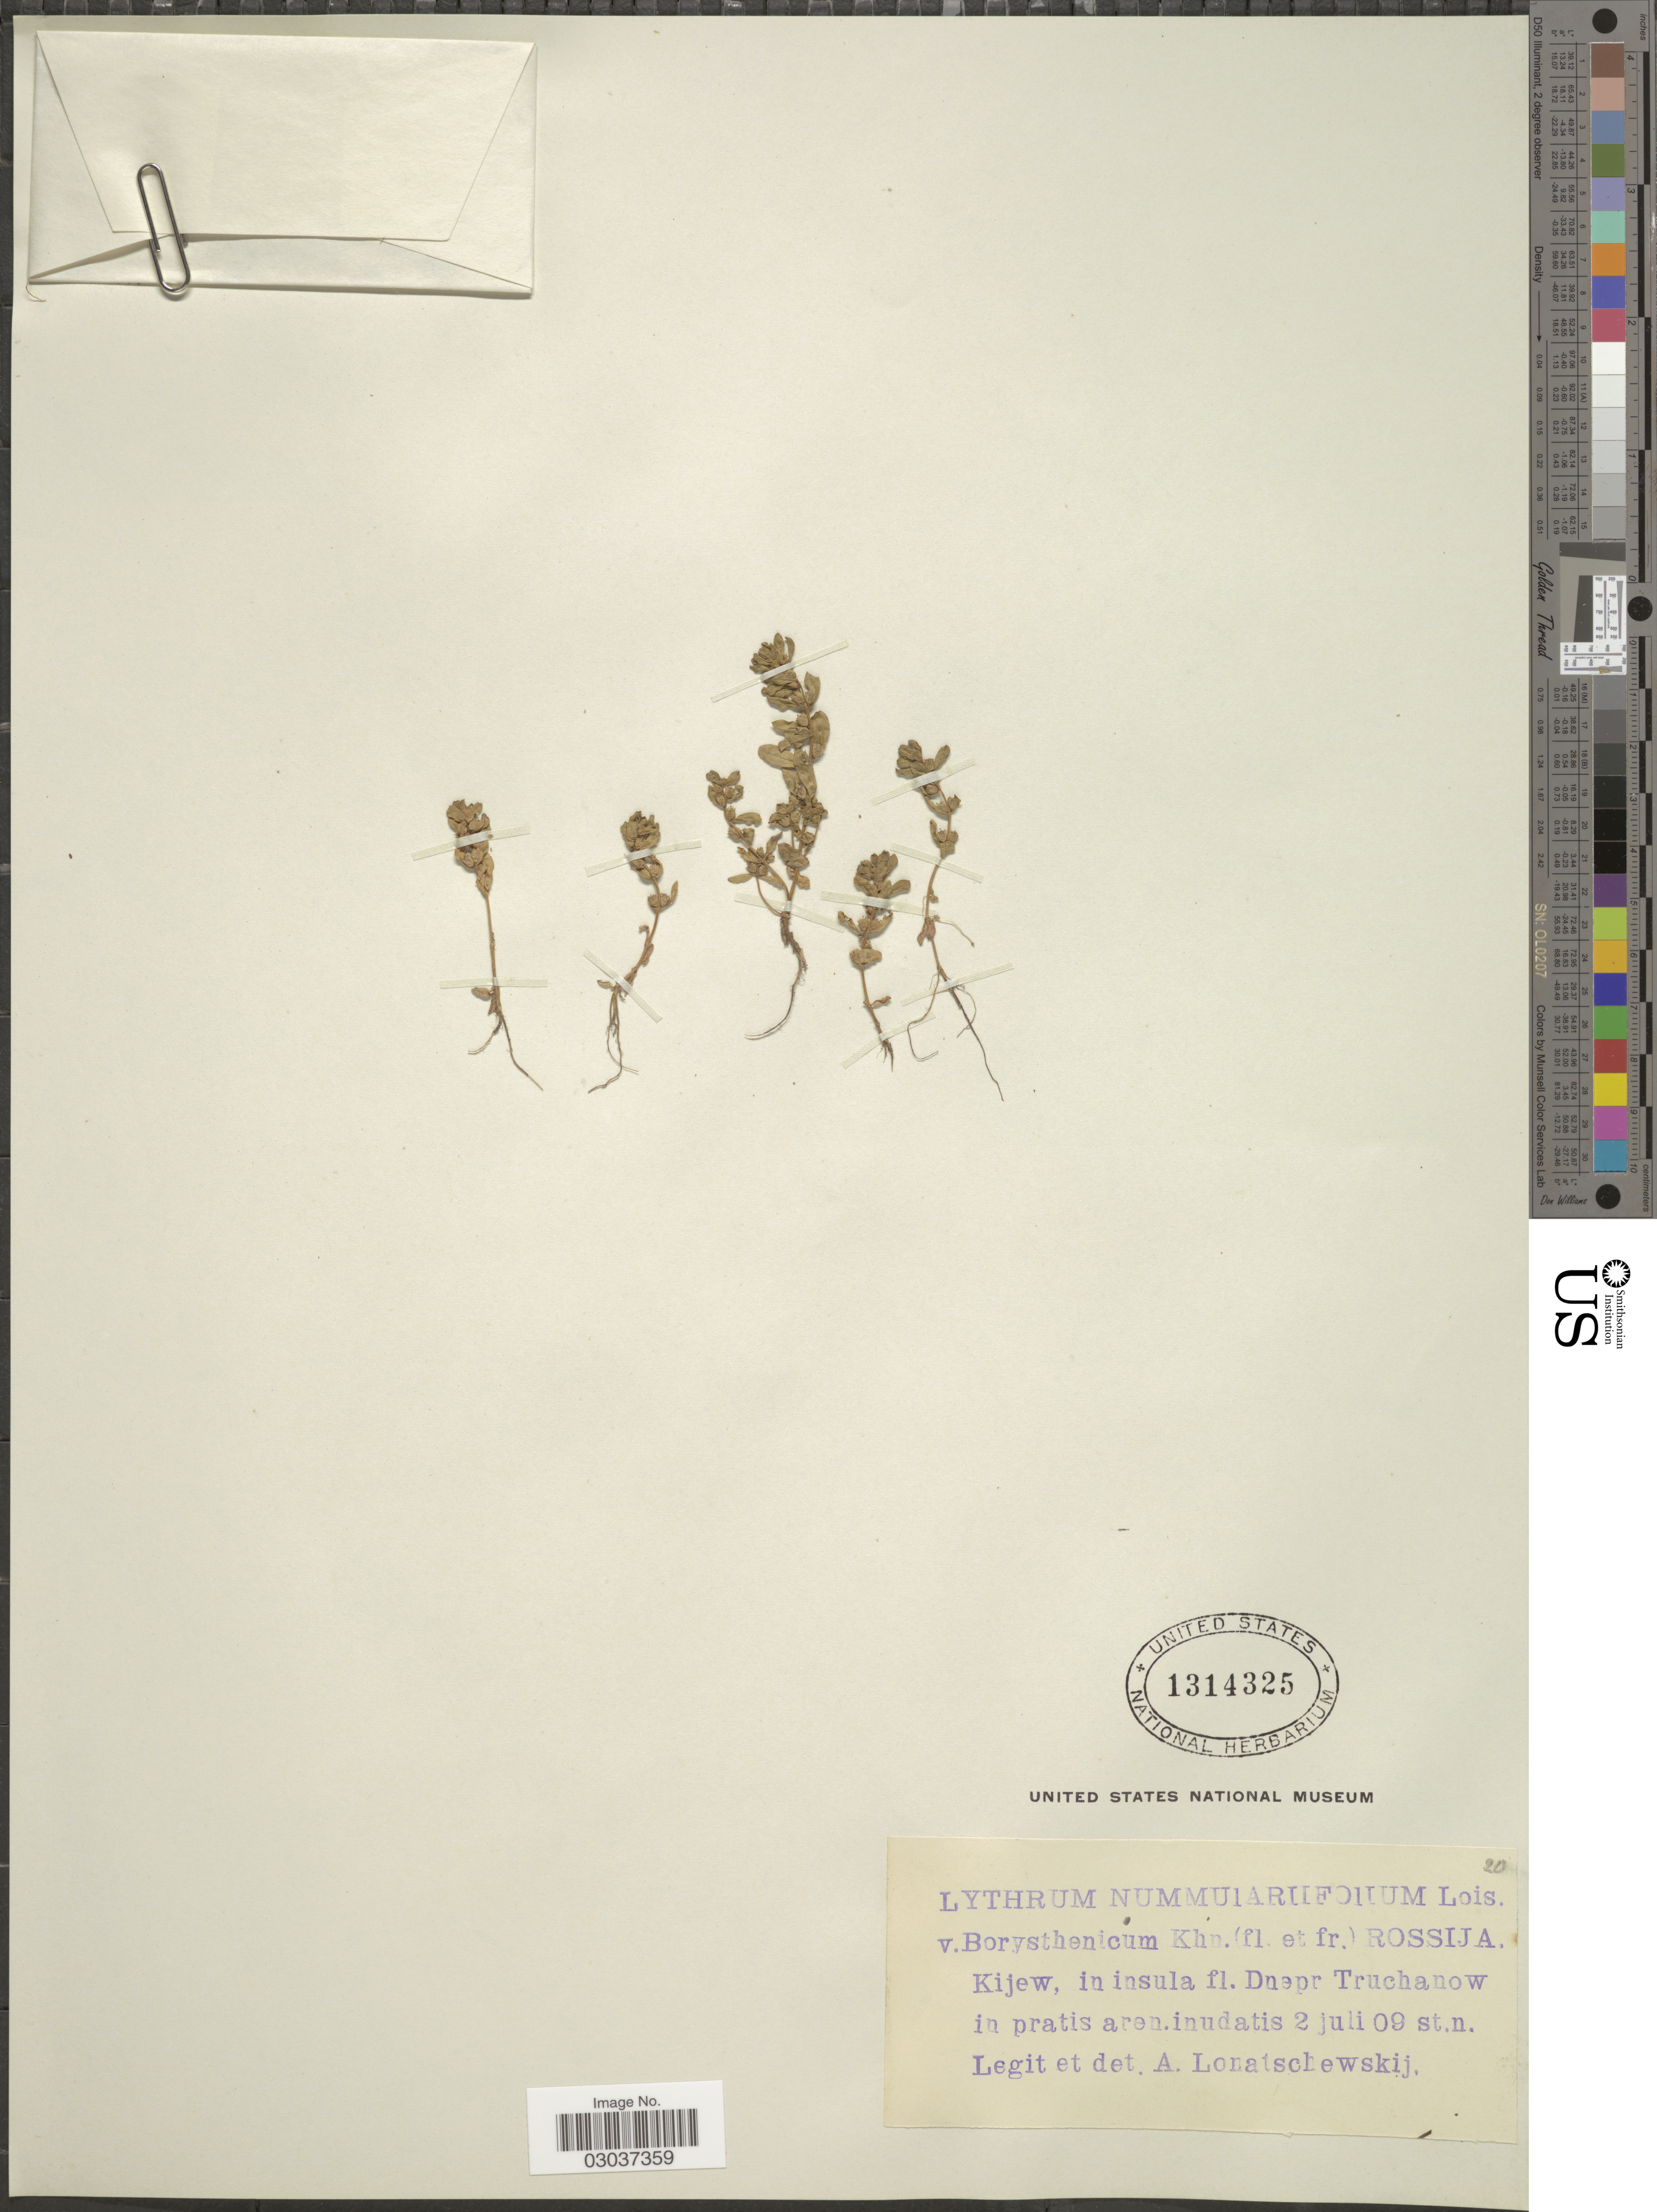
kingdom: Plantae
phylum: Tracheophyta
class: Magnoliopsida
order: Myrtales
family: Lythraceae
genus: Lythrum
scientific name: Lythrum nummulariifolium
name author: Loisel.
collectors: A. Lonatschewskij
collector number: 20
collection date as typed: Transcribed d/m/y: 2/7/9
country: Ukraine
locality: Rossija. Kijew, in insula fl. Dnepr Truchanow in pratis aren. inudatis.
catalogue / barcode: US 1314325